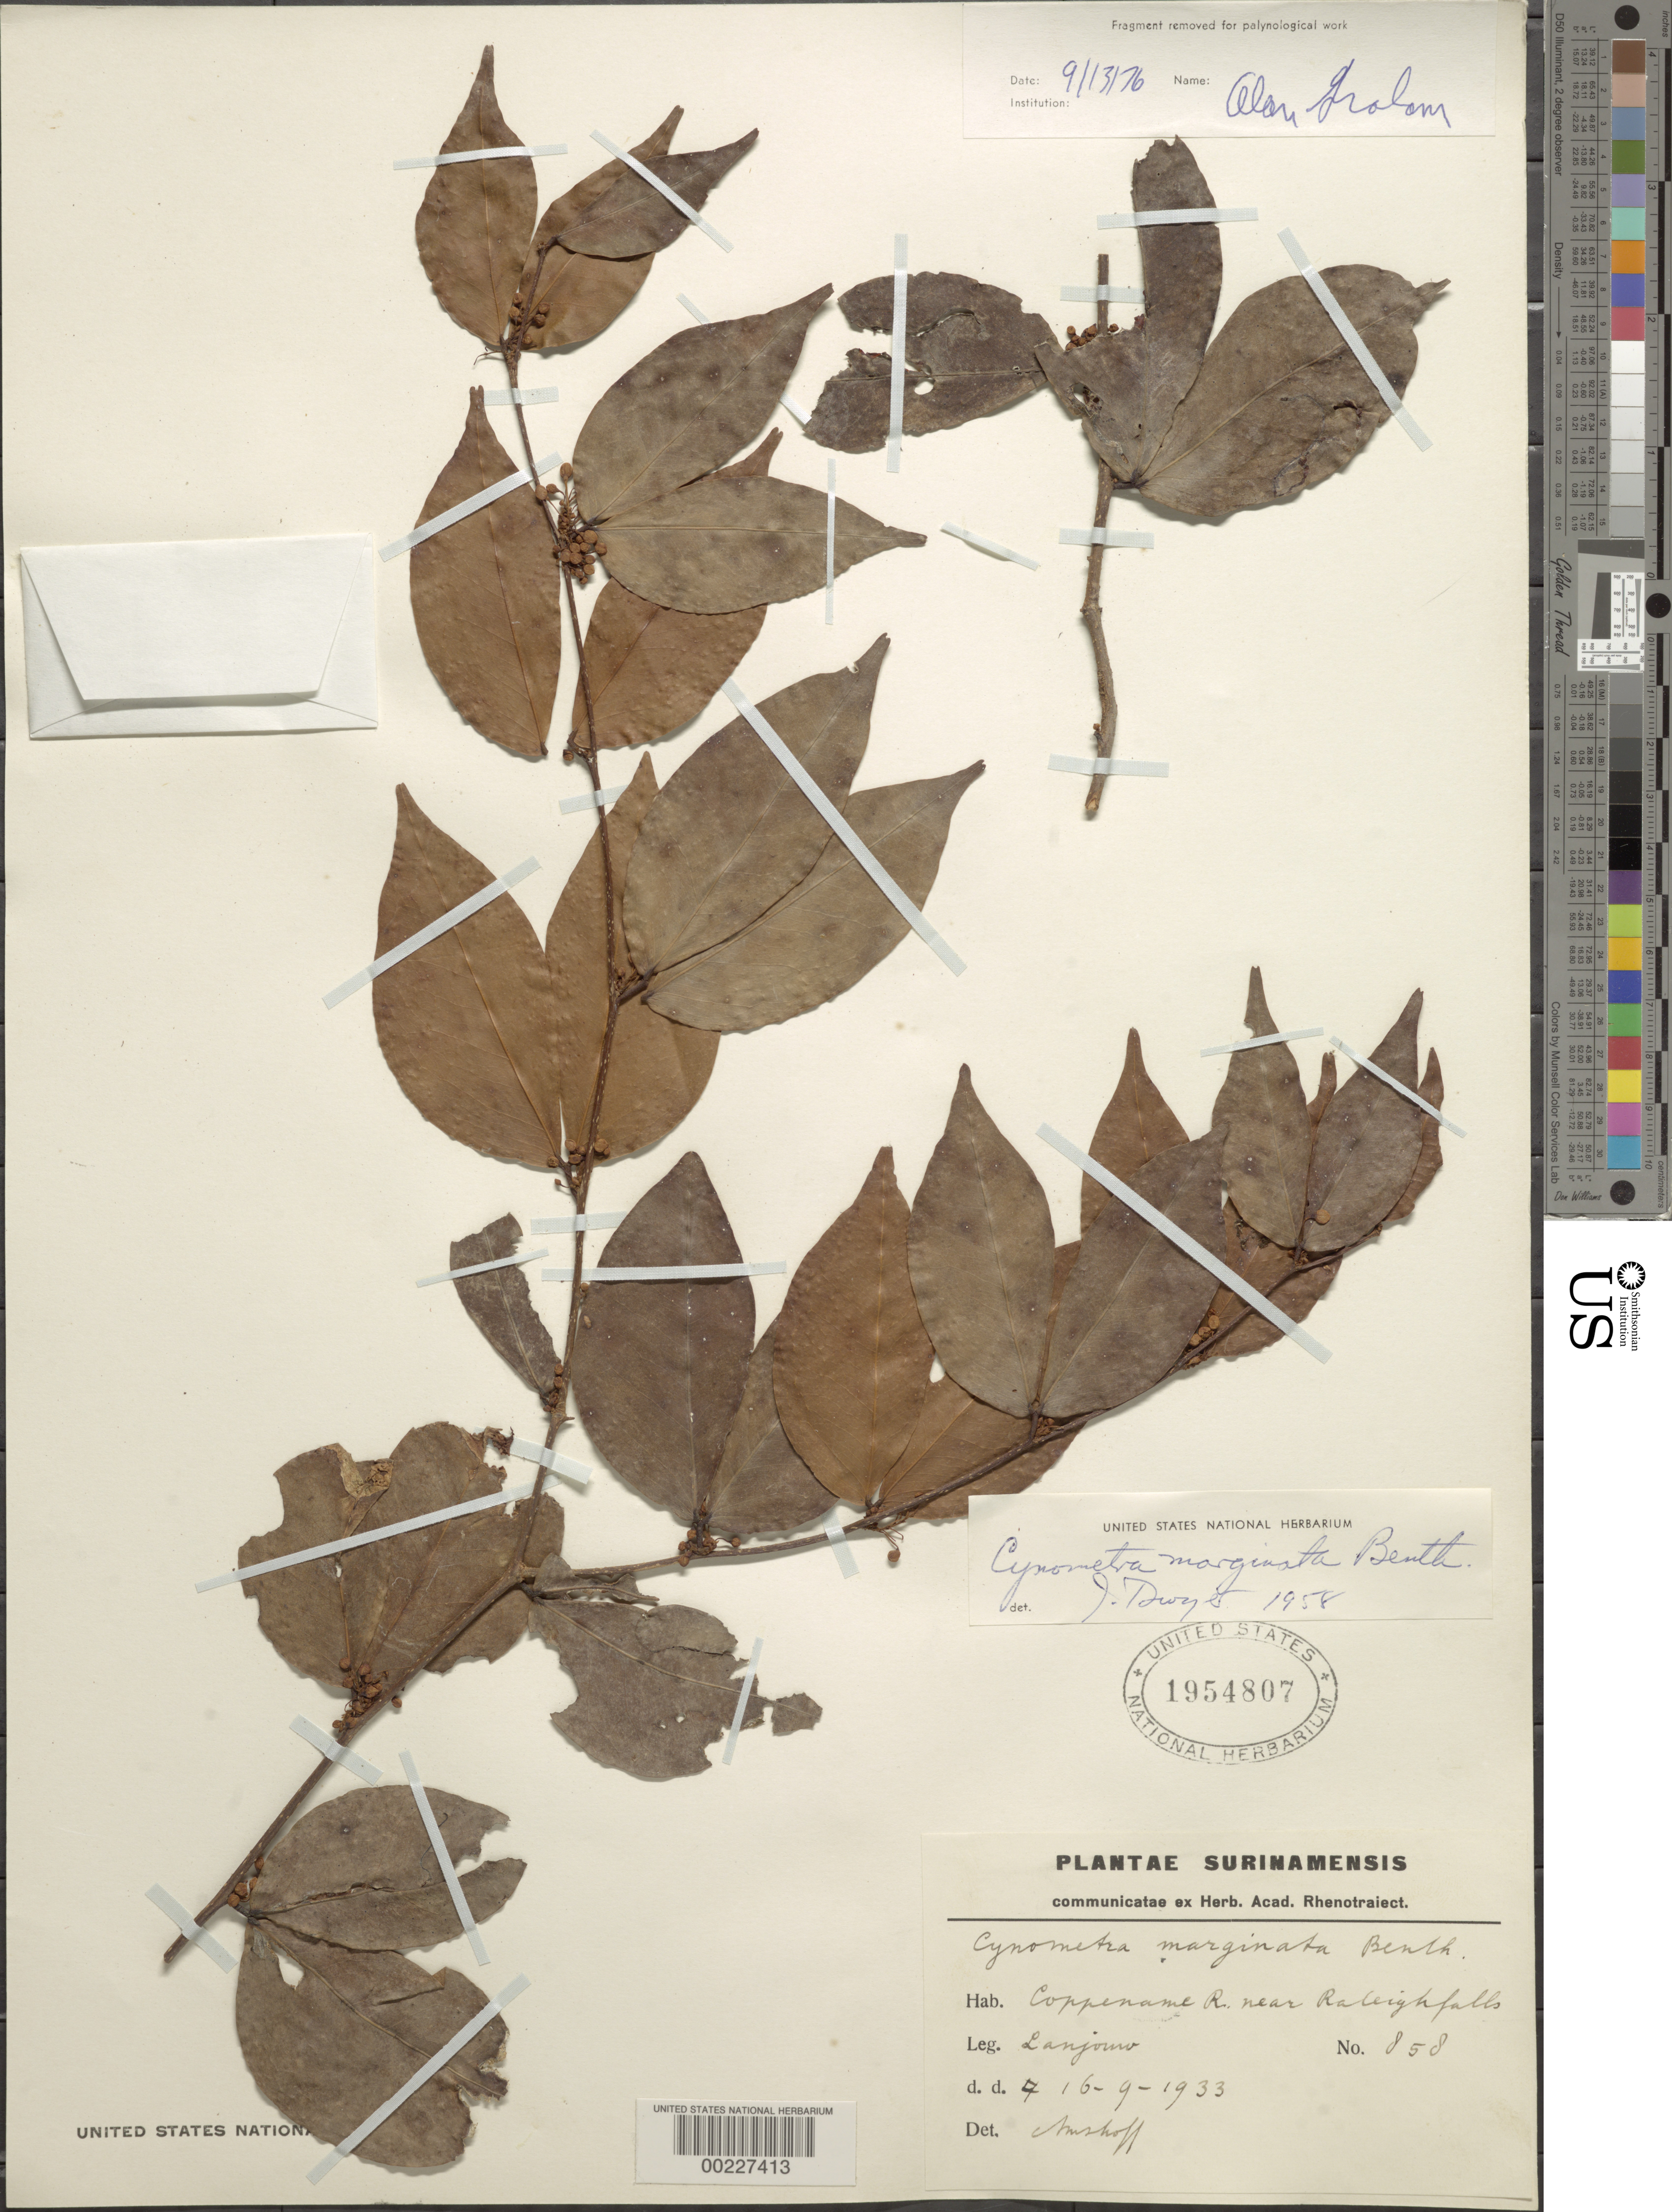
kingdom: Plantae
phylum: Tracheophyta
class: Magnoliopsida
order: Fabales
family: Fabaceae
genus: Cynometra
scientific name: Cynometra marginata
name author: Benth.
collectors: J. Lanjouw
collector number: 858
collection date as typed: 16 Sep 1933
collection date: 1933-09-16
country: Suriname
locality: Coppename river near raleighfalls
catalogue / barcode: US 1954807